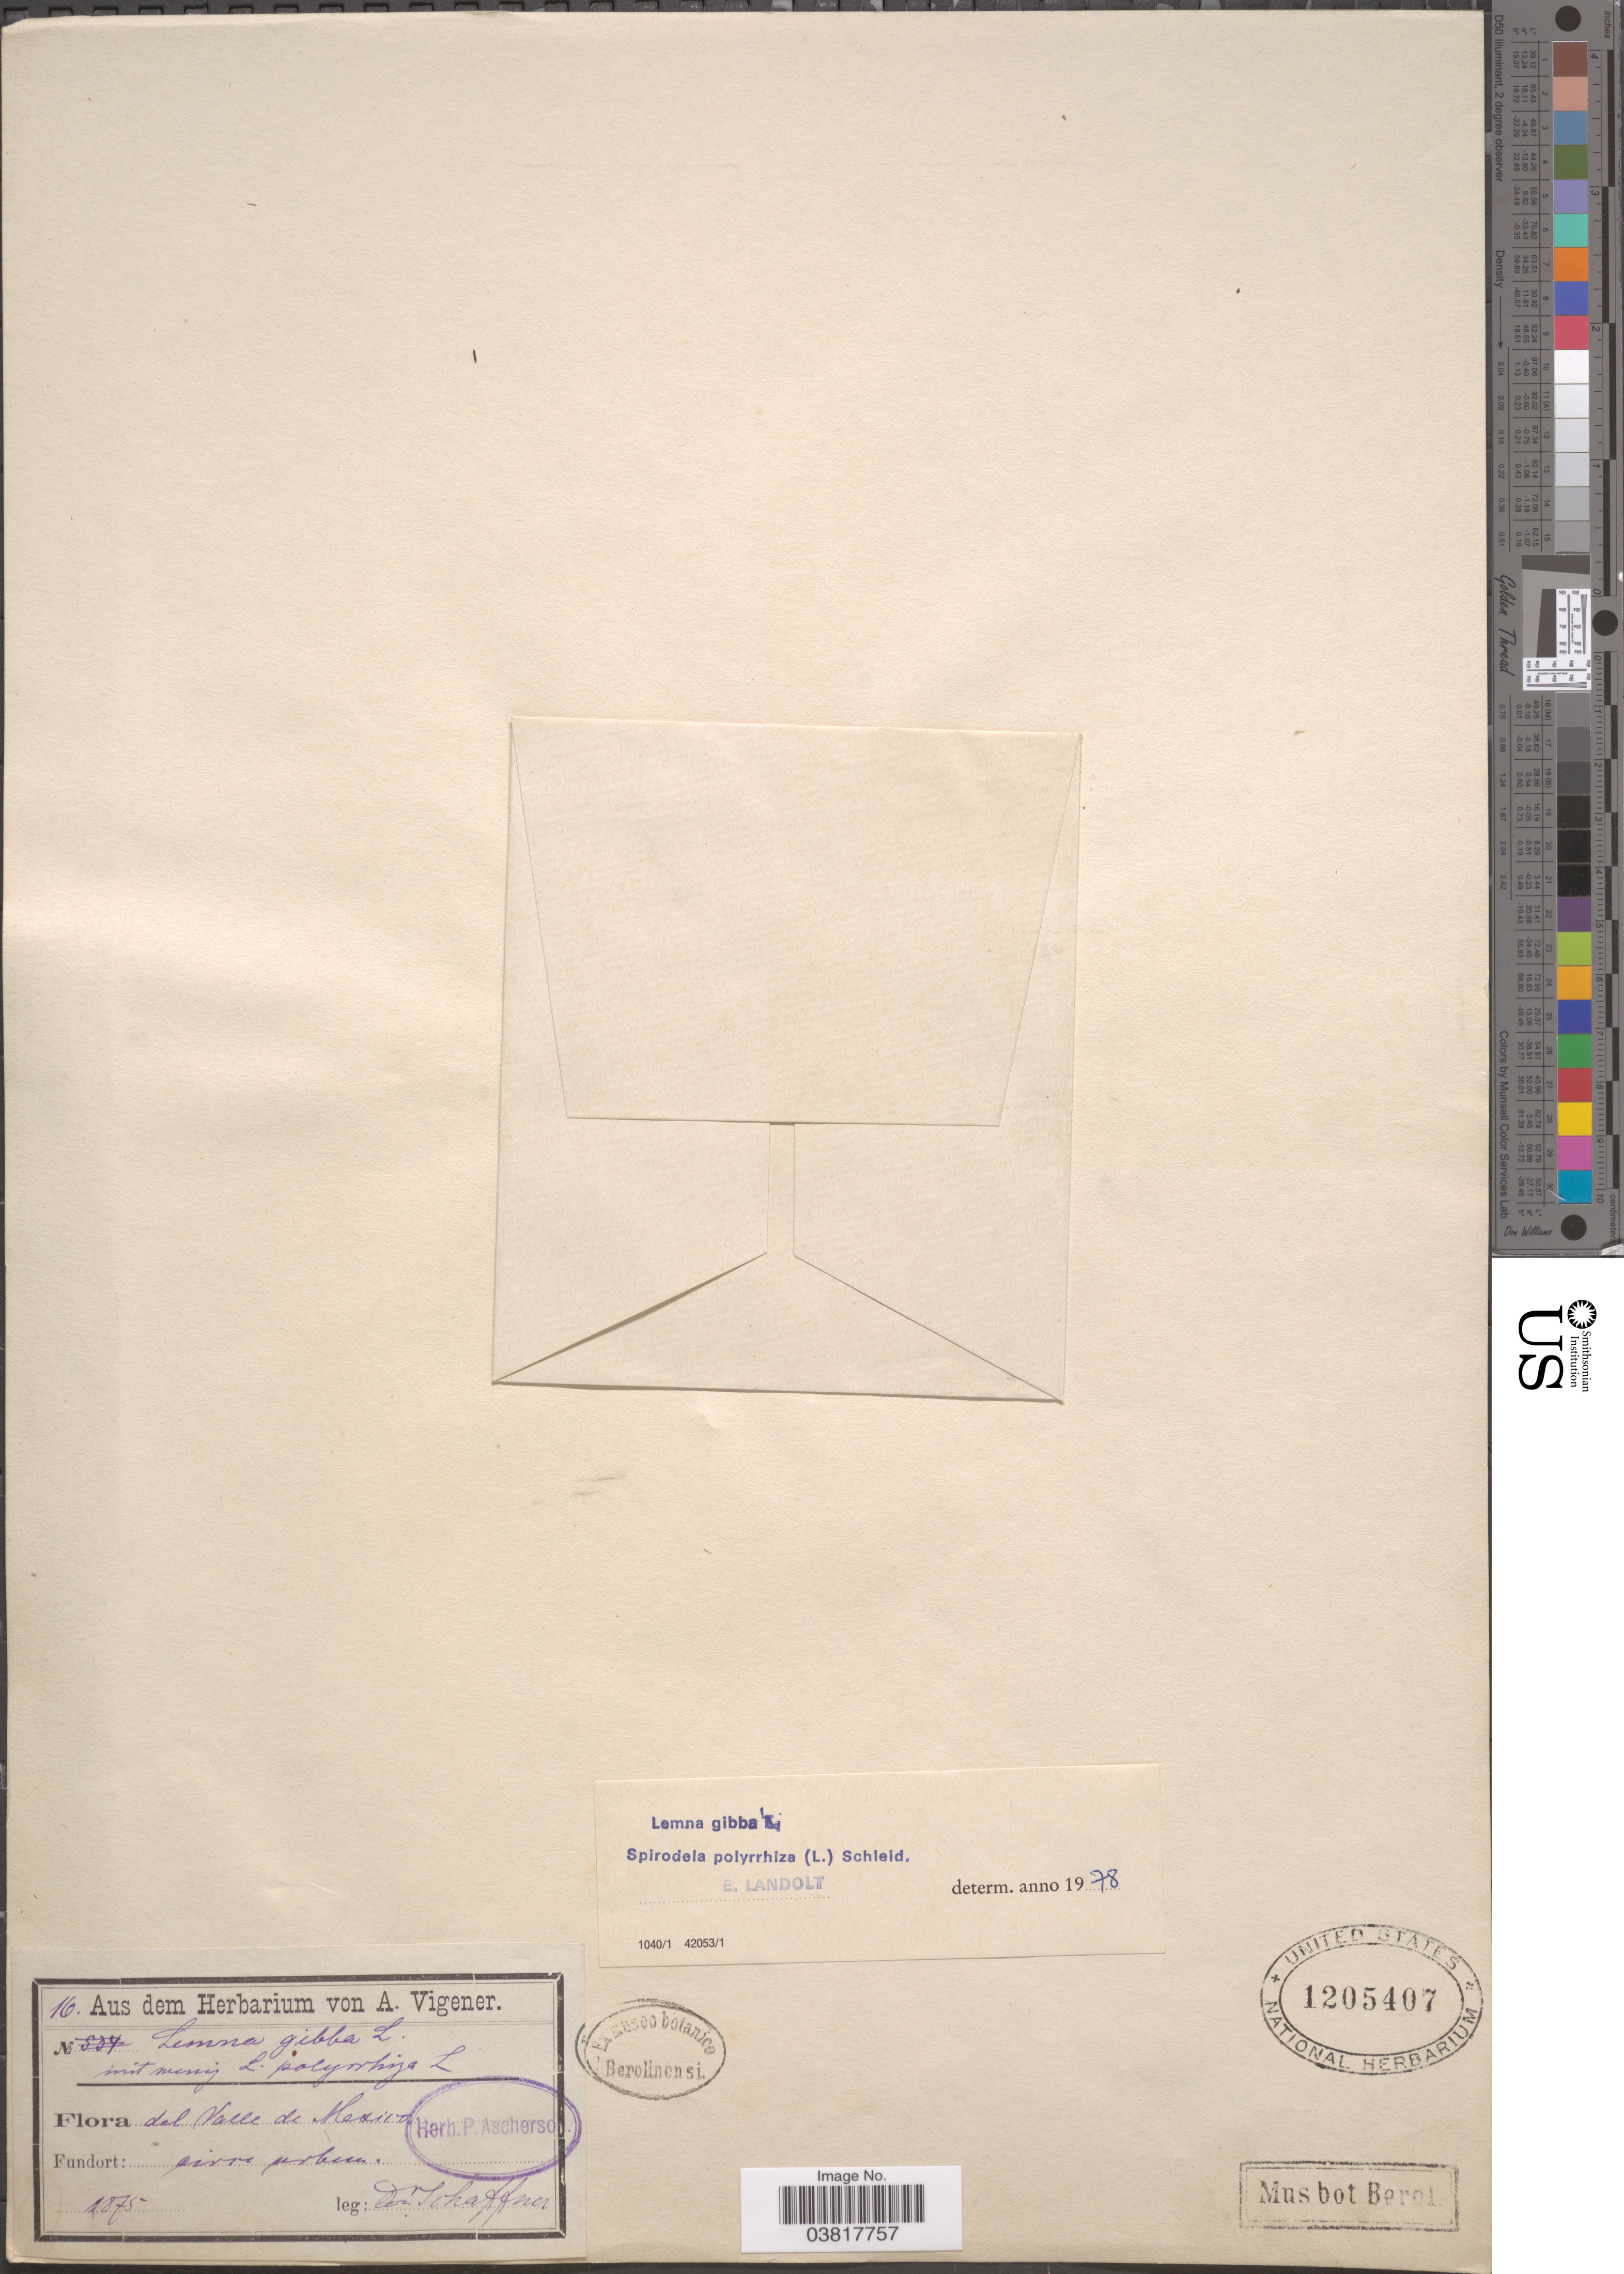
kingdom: Plantae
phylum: Tracheophyta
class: Liliopsida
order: Alismatales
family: Araceae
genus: Lemna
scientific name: Lemna gibba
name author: L.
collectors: -. Schaffner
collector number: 16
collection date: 1875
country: Mexico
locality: Valle de Mexico.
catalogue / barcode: US 1205407